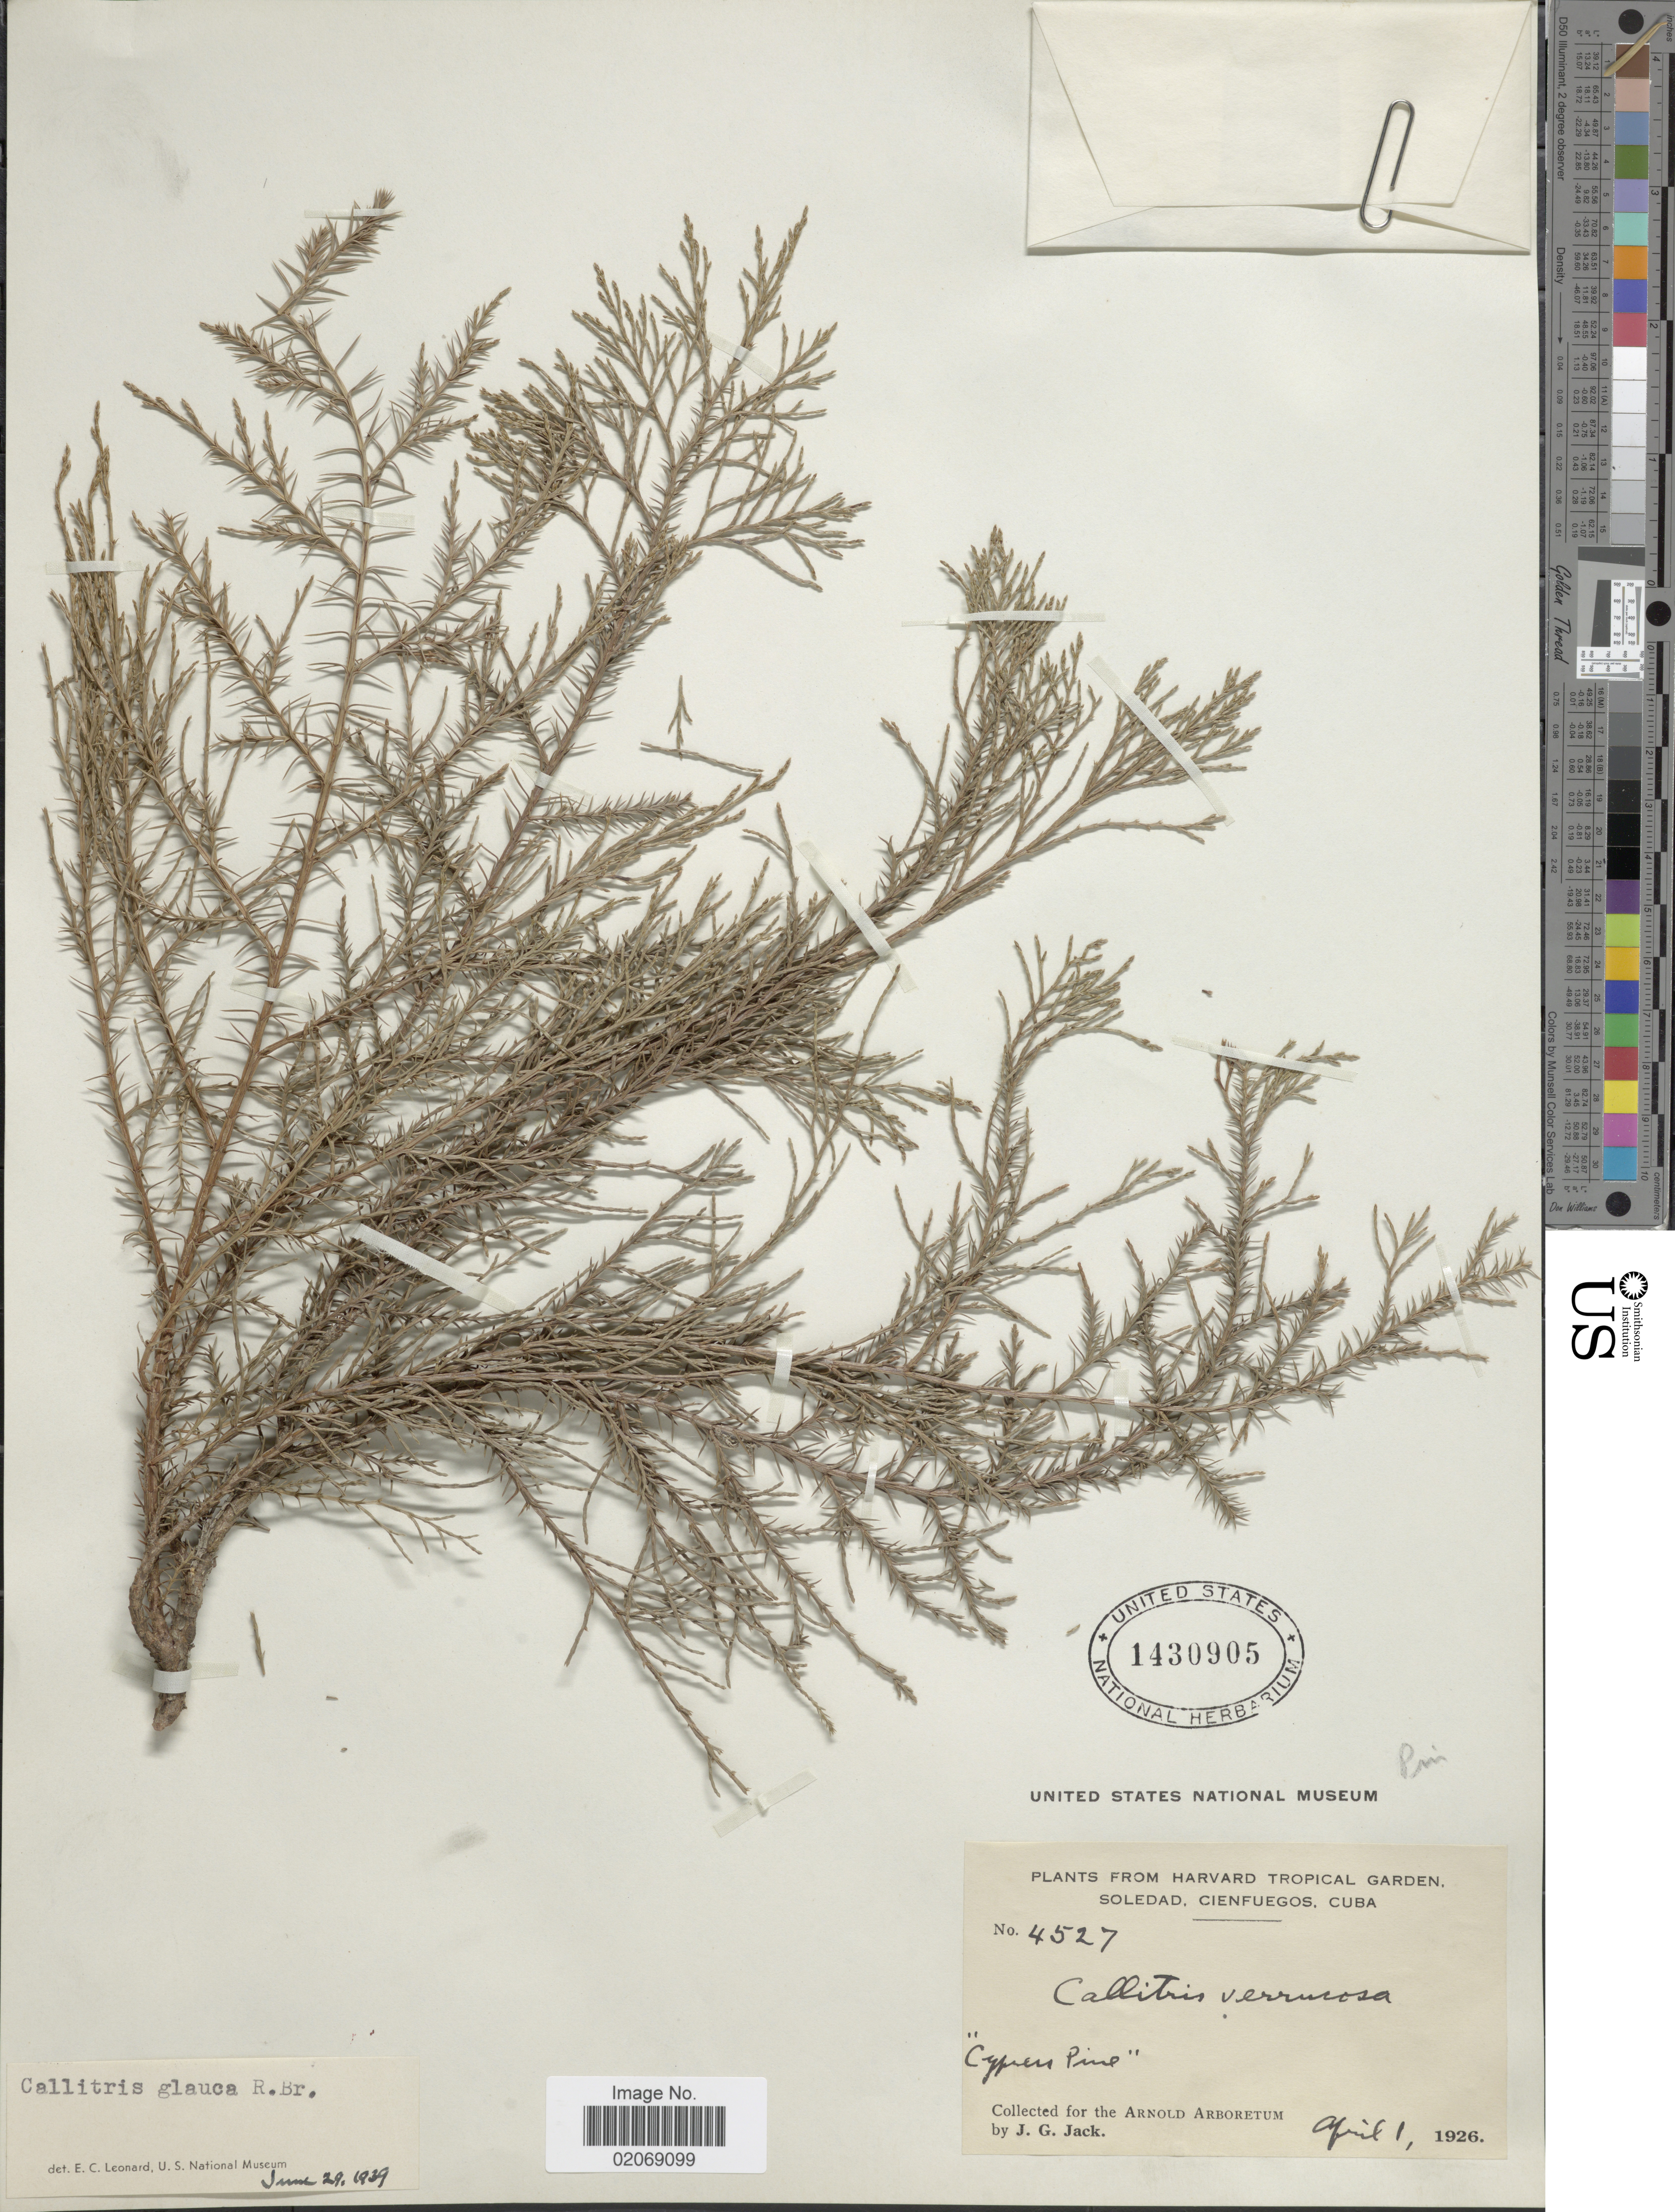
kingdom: Plantae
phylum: Tracheophyta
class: Pinopsida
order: Pinales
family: Cupressaceae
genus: Callitris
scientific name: Callitris glauca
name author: R. Br. ex R.T. Baker & H.G. Sm.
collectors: J. G. Jack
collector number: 4527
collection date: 1926-04-01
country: Cuba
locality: Soledad, Cienfuegos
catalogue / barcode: US 1430905